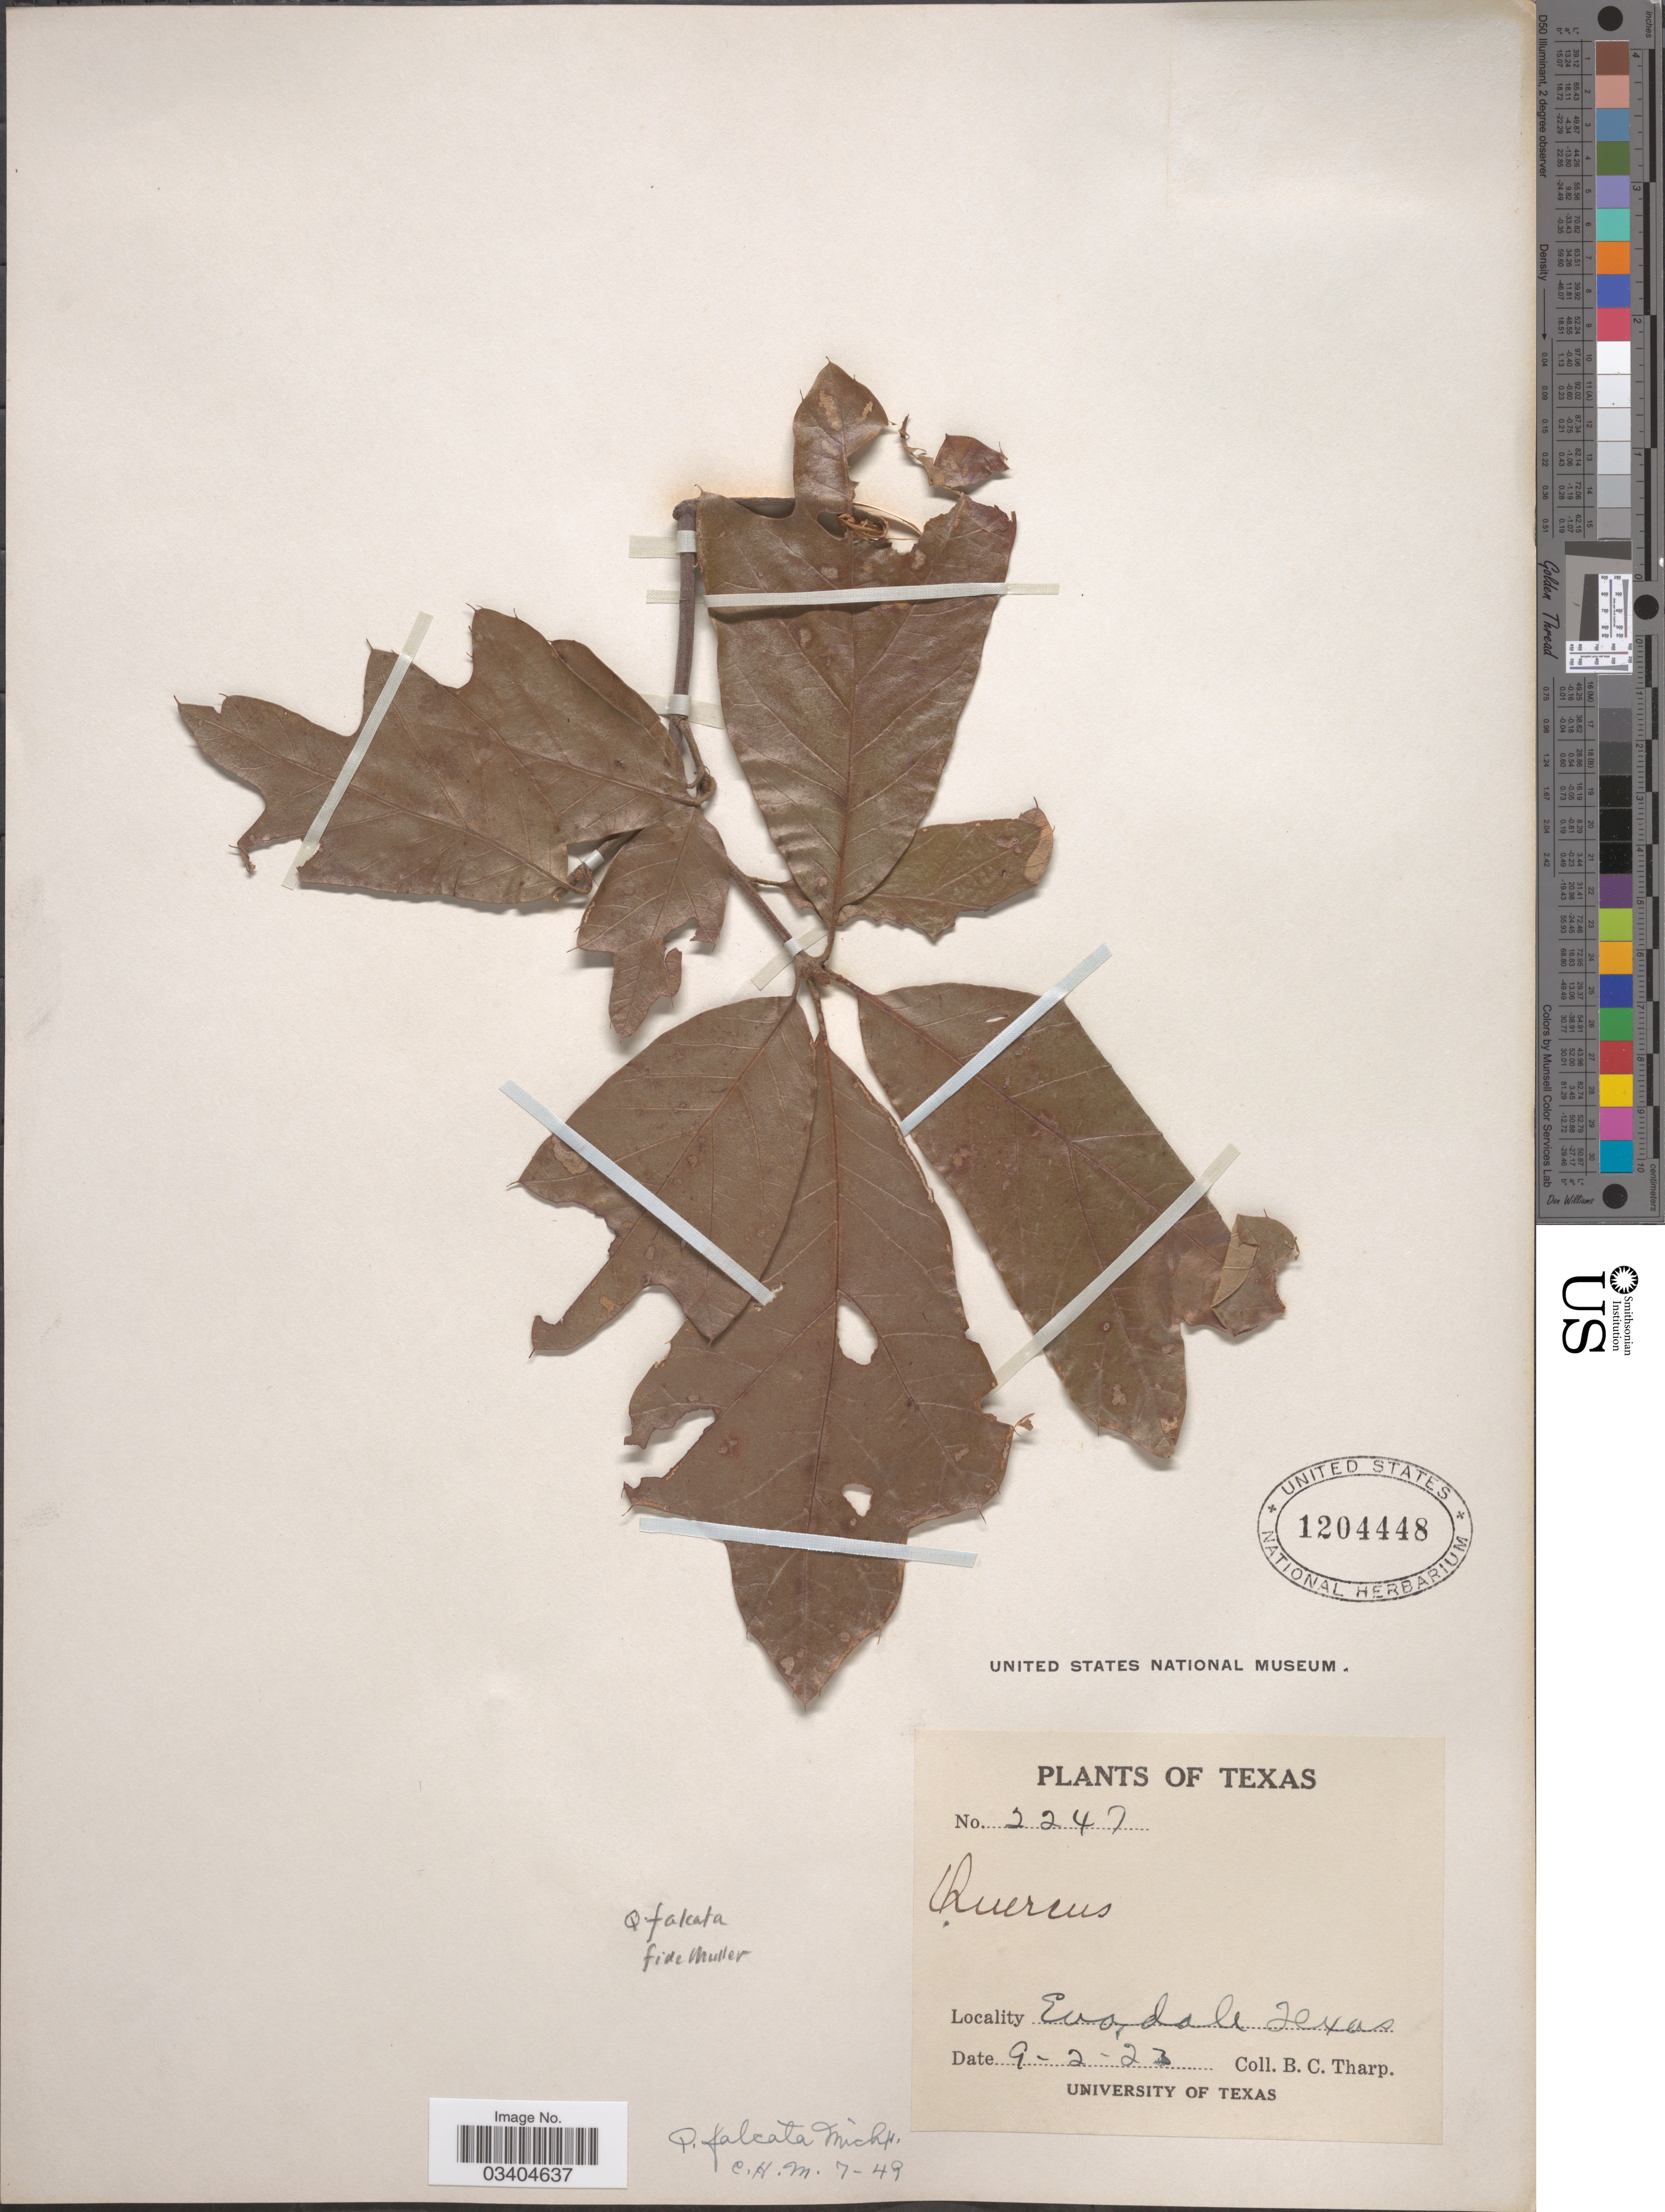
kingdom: Plantae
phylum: Tracheophyta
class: Magnoliopsida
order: Fagales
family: Fagaceae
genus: Quercus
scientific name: Quercus falcata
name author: Michx.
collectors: B. C. Tharp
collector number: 2247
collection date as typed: Transcribed d/m/y: 2/9/23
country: United States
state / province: Texas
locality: Evadale.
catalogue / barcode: US 1204448